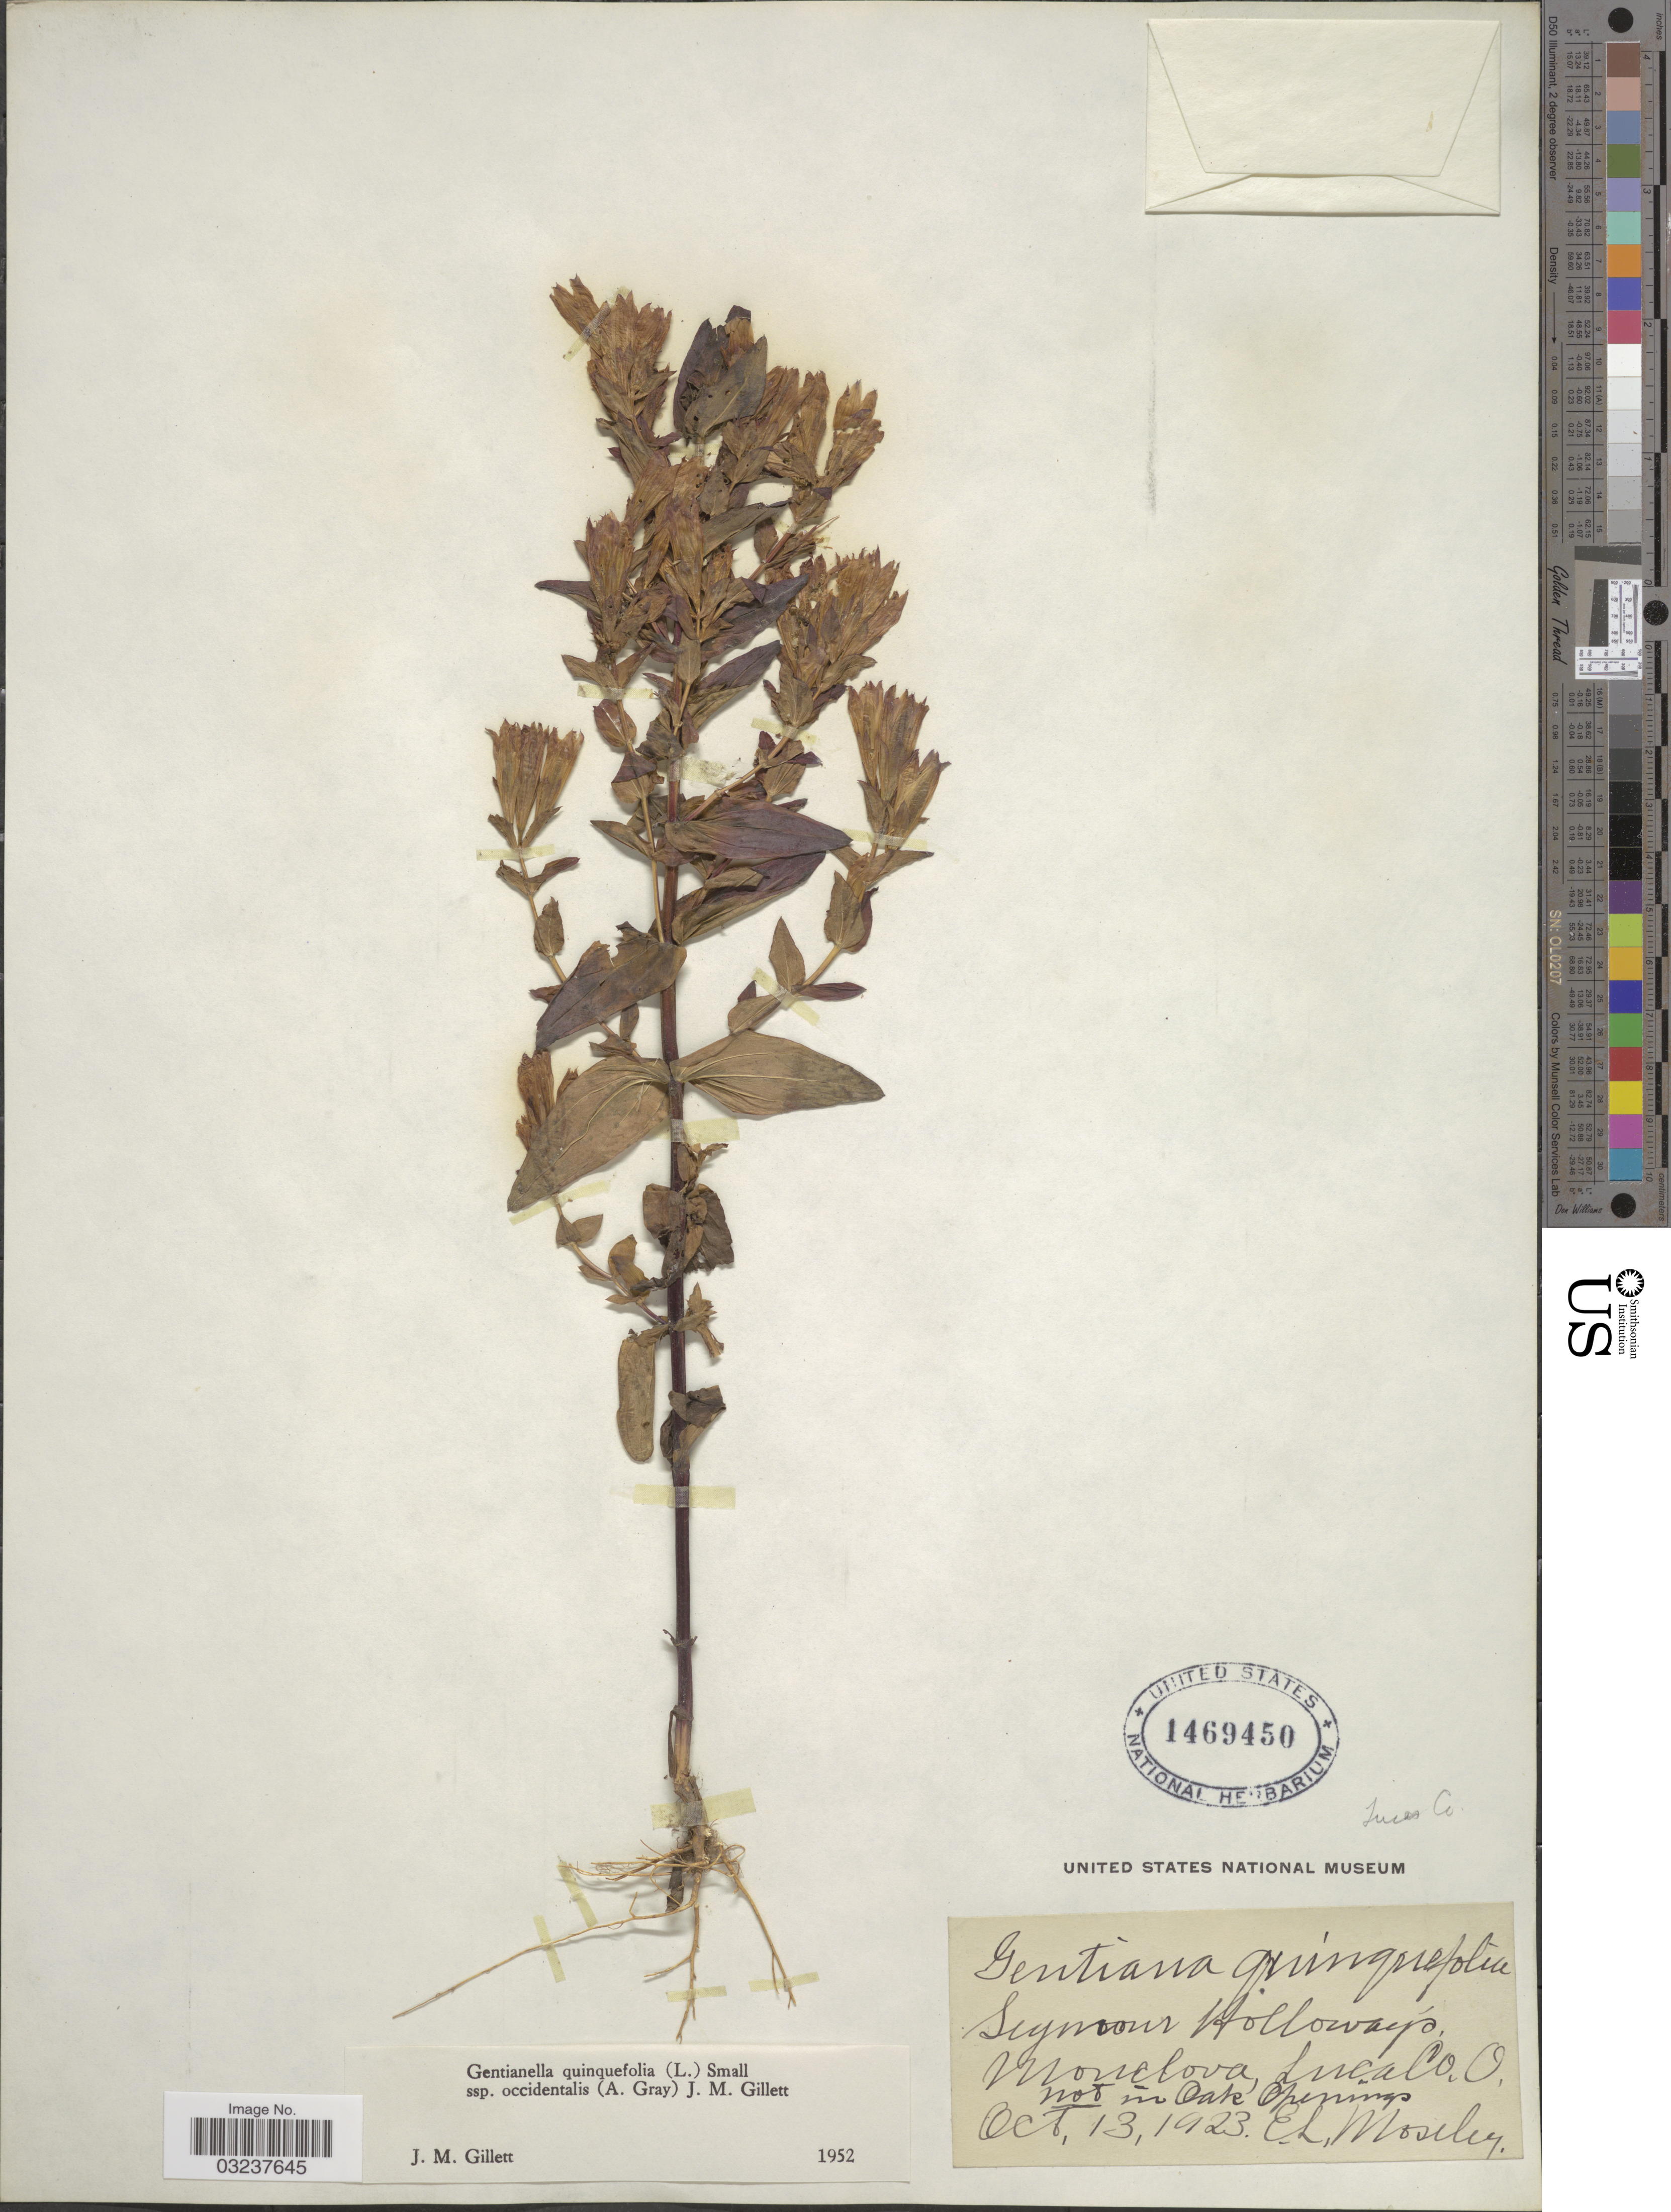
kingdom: Plantae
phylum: Tracheophyta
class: Magnoliopsida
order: Gentianales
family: Gentianaceae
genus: Gentianella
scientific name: Gentianella quinquefolia subsp. occidentalis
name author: (A. Gray) J.M. Gillett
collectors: E. Moseley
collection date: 1923-10-13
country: United States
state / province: Ohio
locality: Lucas Co., Monclova, Luca Co.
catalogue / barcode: US 1469450